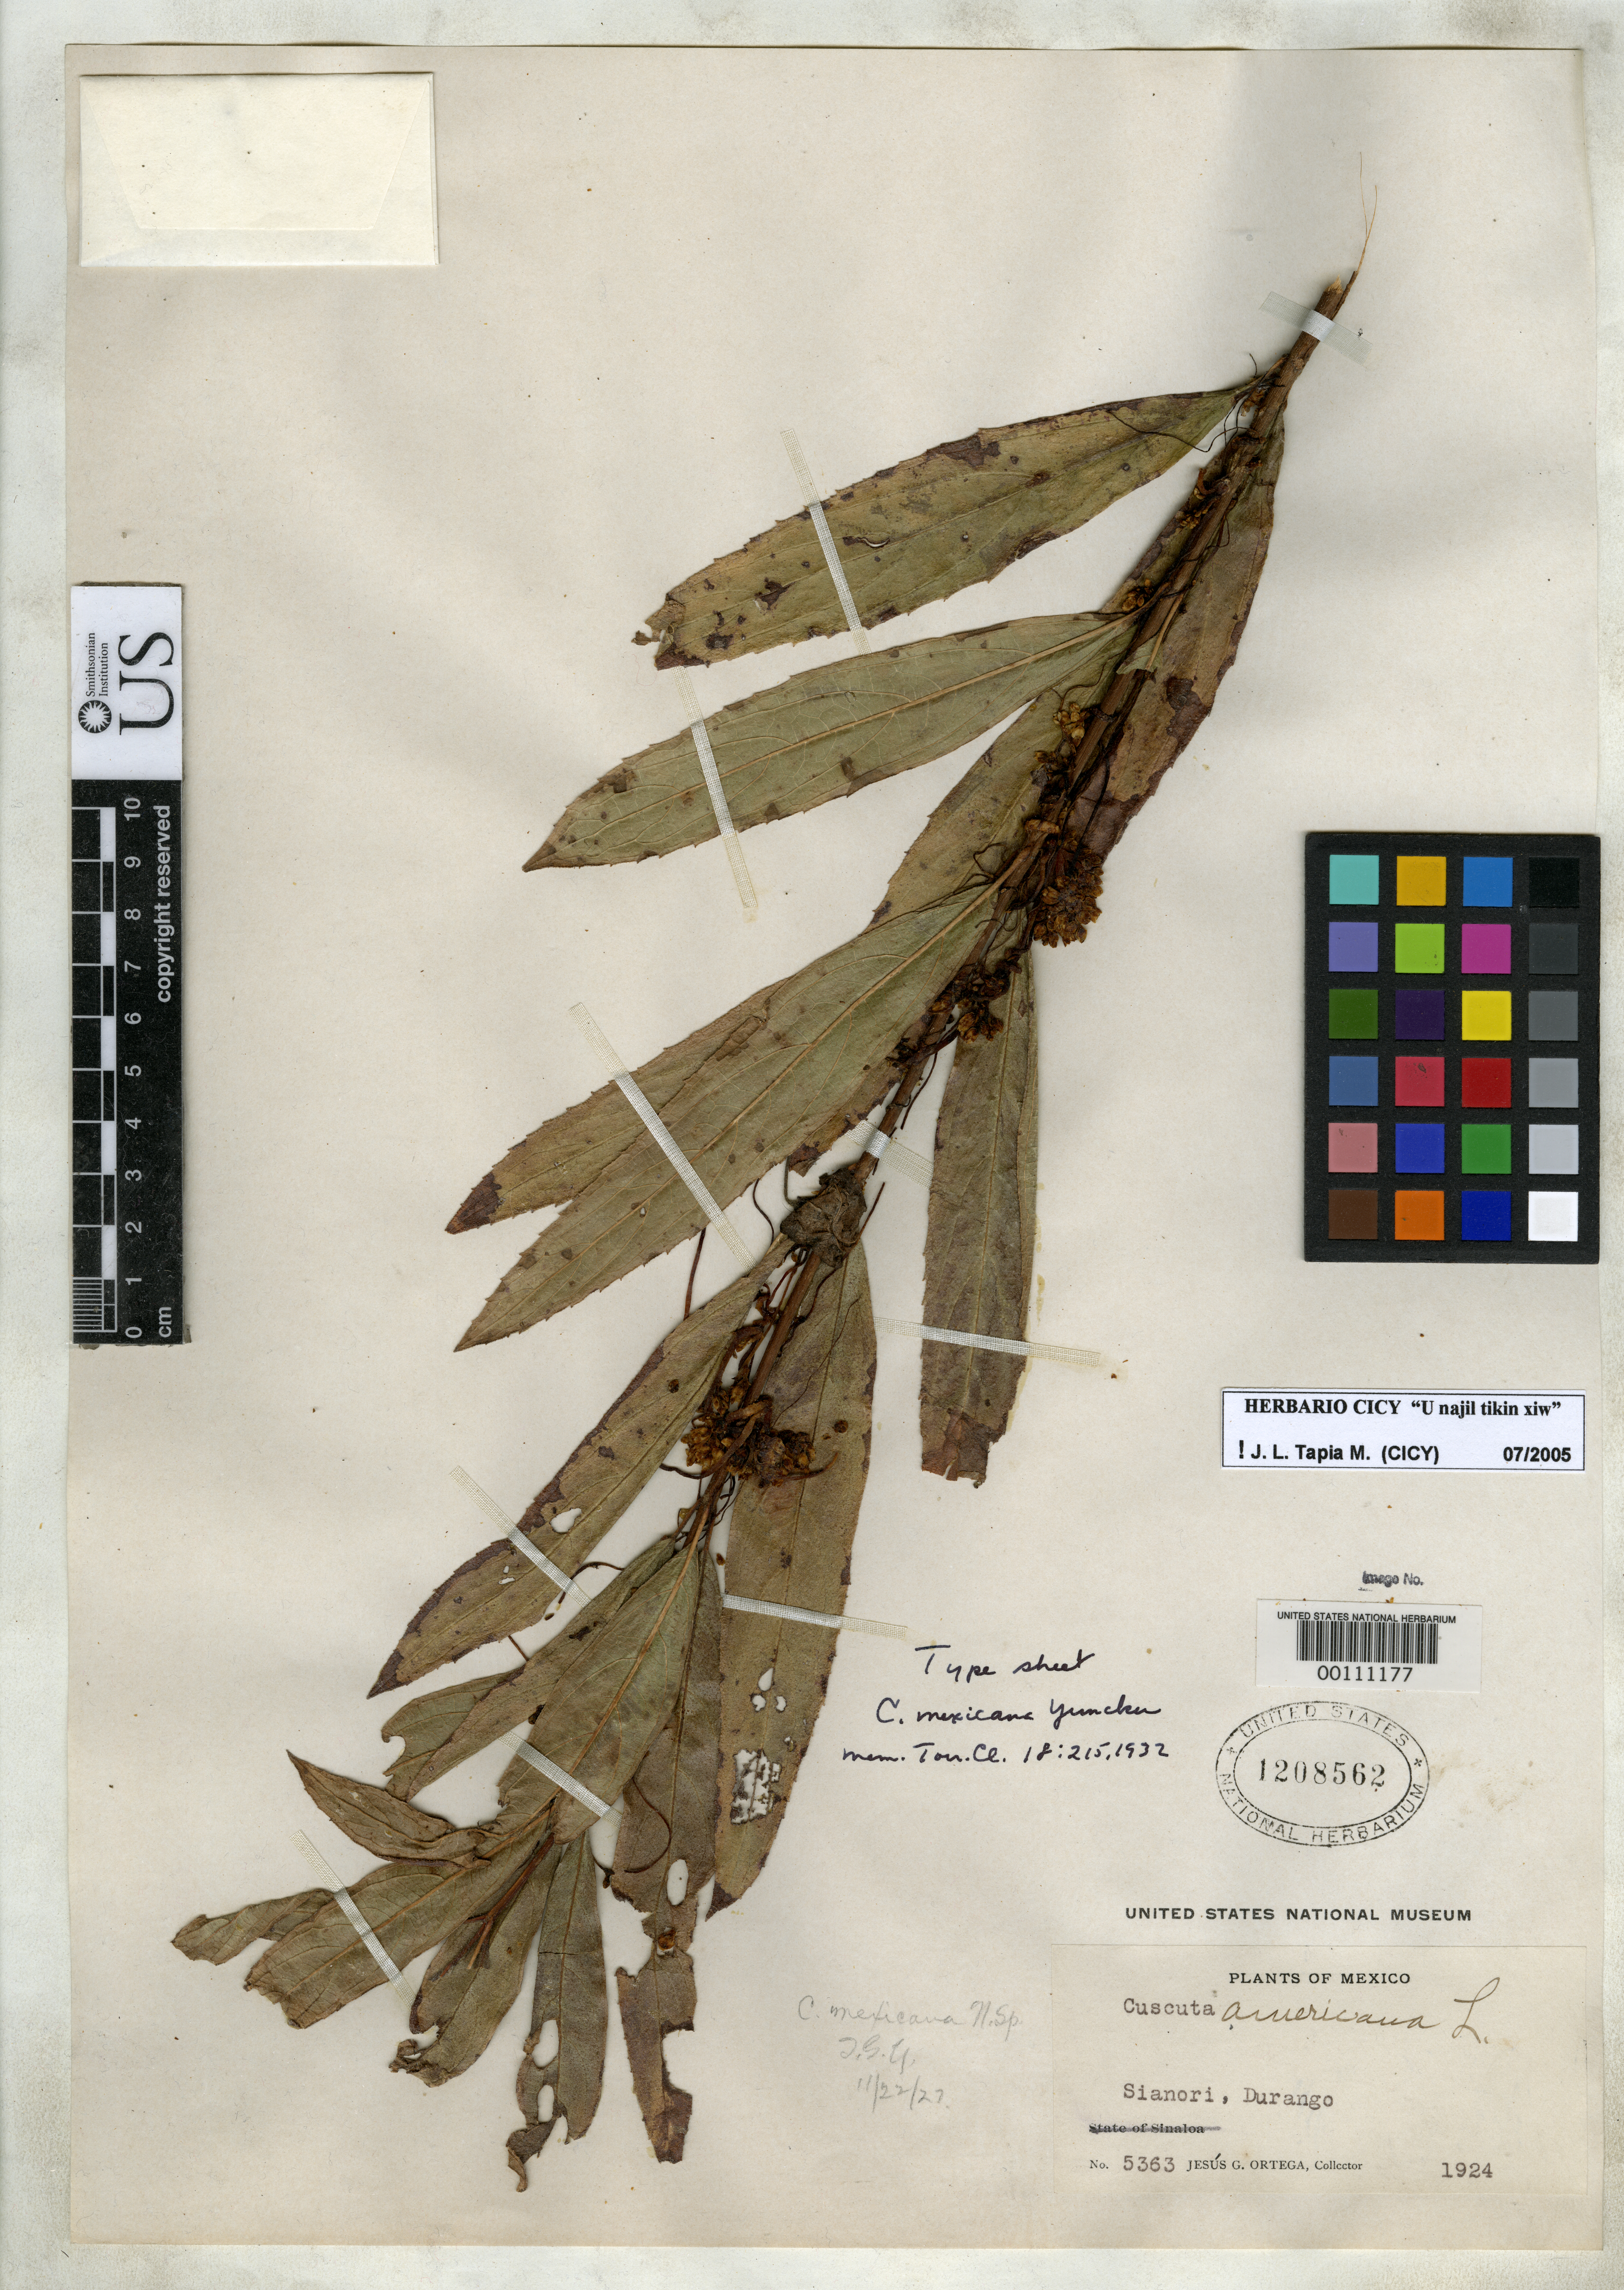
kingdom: Plantae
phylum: Tracheophyta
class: Magnoliopsida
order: Solanales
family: Convolvulaceae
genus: Cuscuta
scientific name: Cuscuta mexicana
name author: Yunck.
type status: Holotype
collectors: J. Ortega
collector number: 5363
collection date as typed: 1924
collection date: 1924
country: Mexico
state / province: Durango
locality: Sianori.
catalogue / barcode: US 1208562